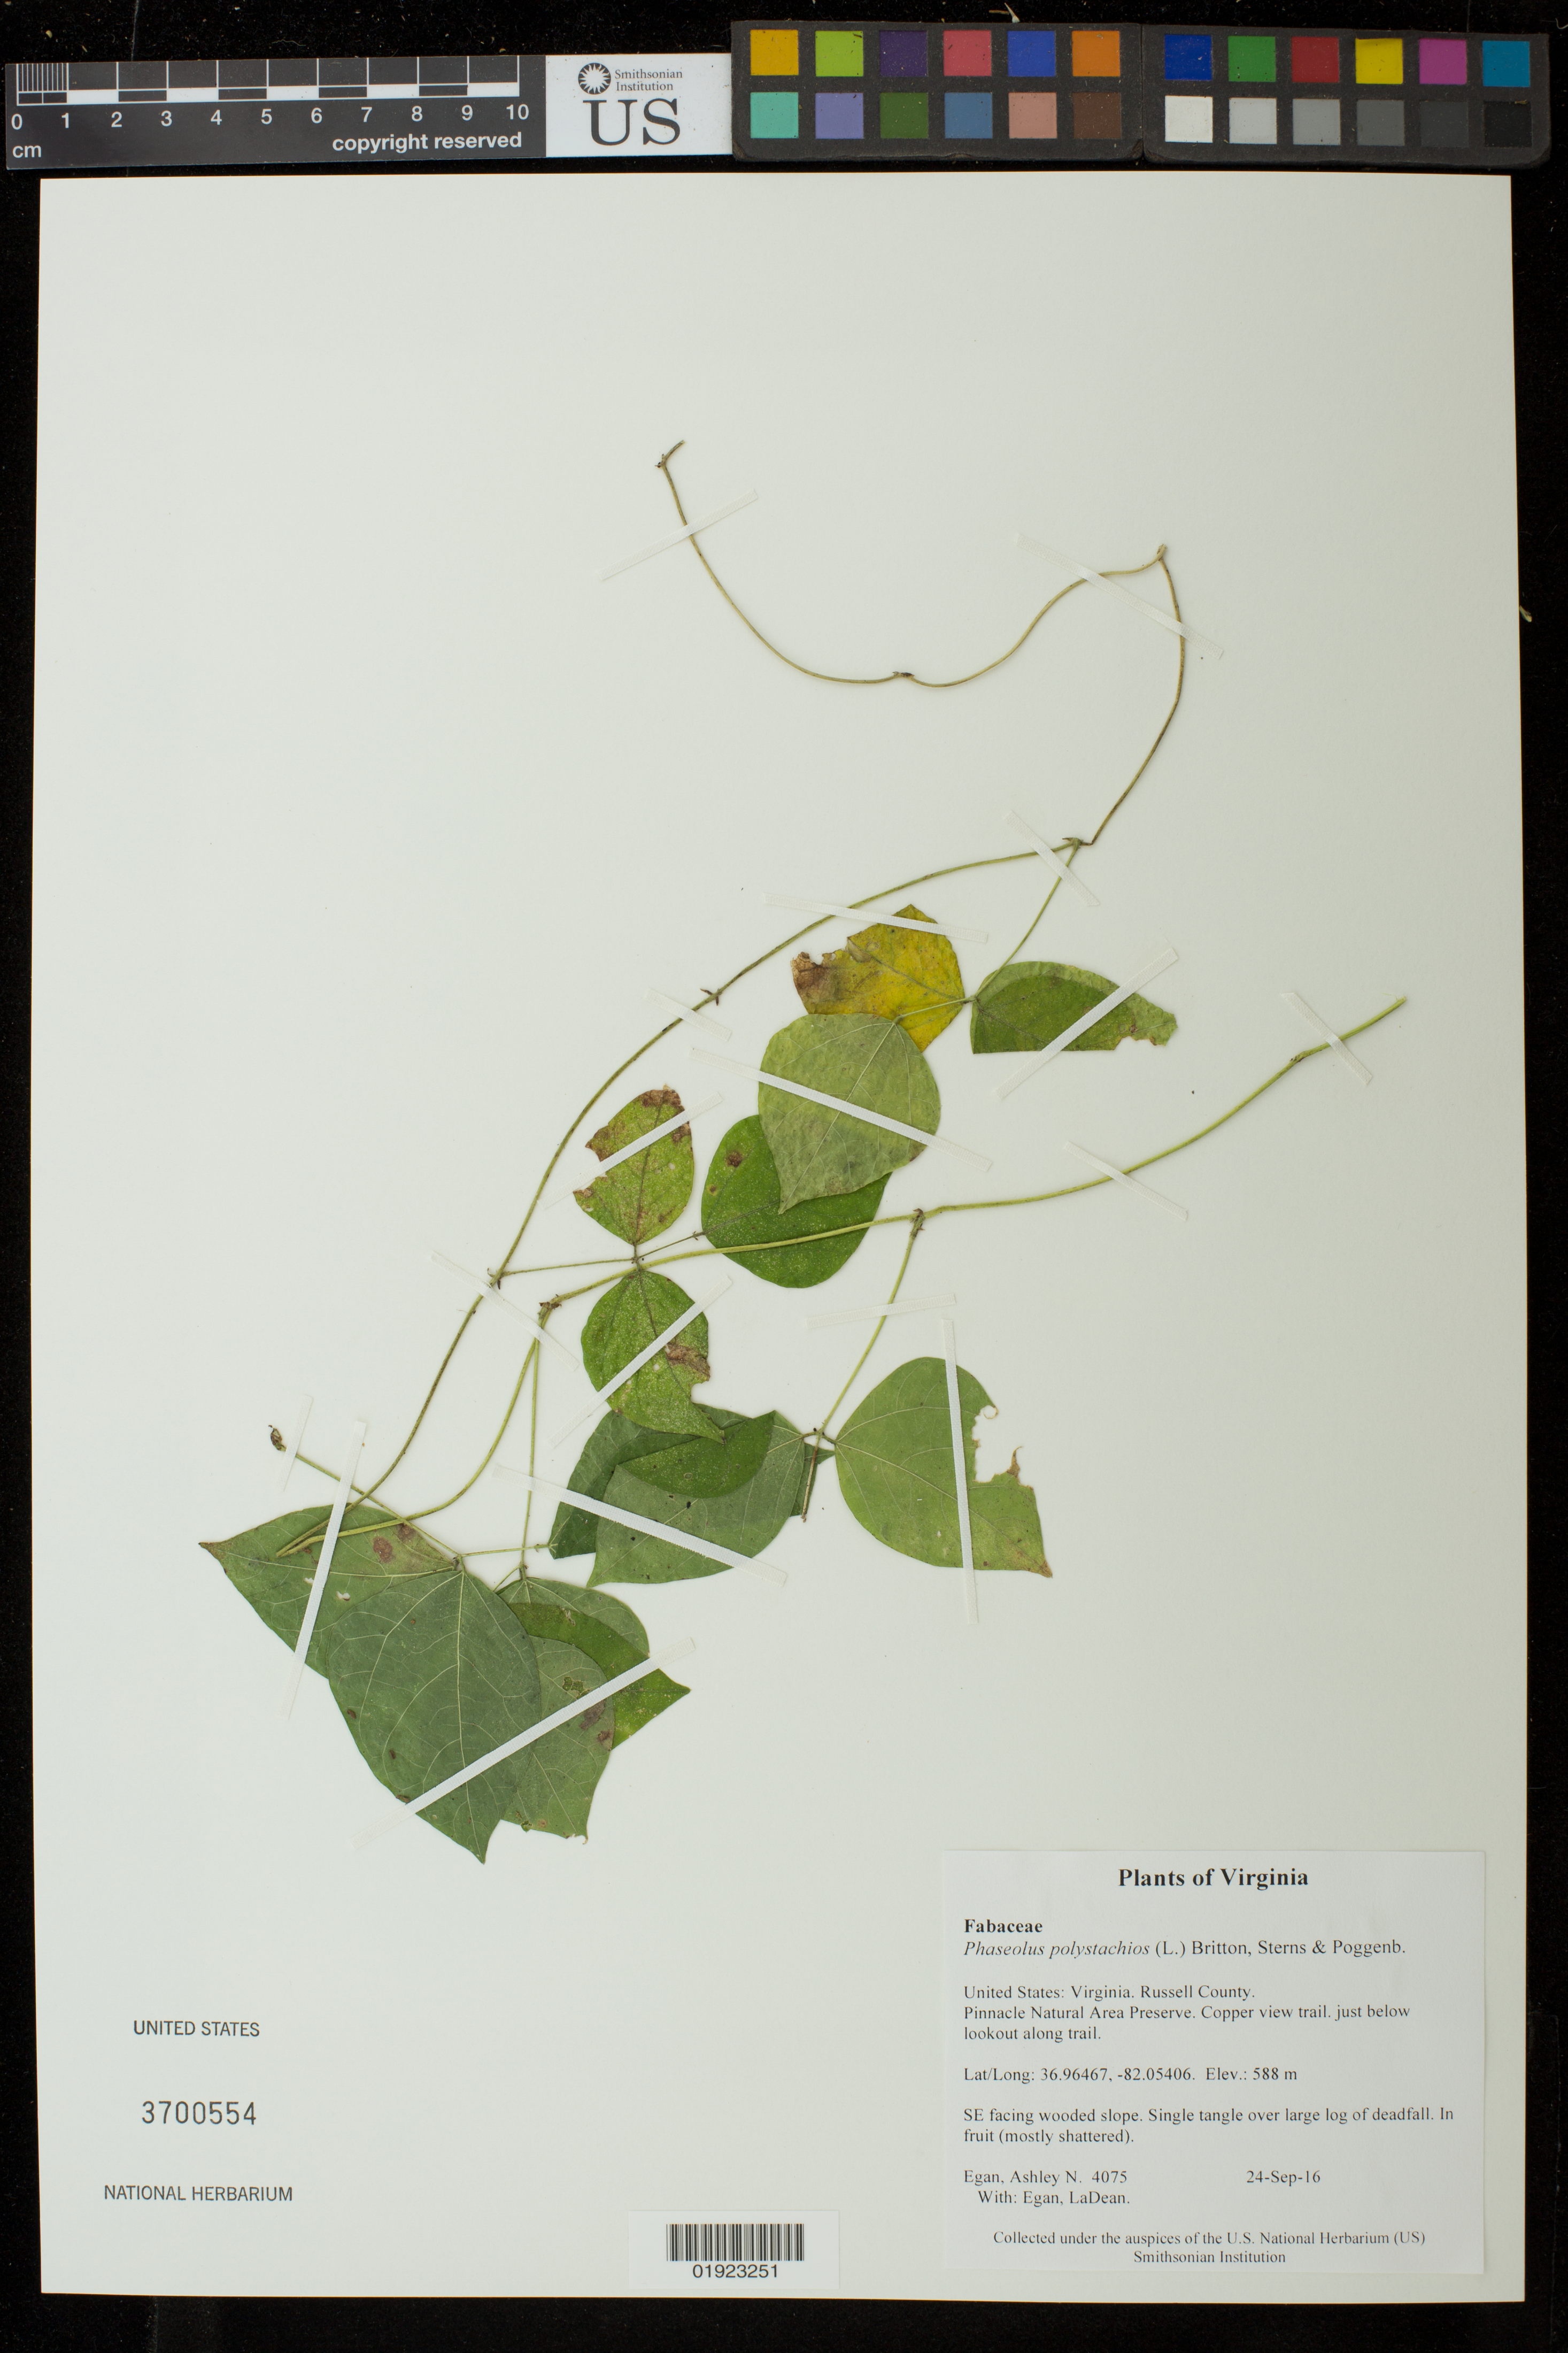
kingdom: Plantae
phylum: Tracheophyta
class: Magnoliopsida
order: Fabales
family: Fabaceae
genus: Phaseolus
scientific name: Phaseolus polystachios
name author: (L.) Britton, Stearns & Poggenb.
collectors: A. N. Egan & L. Egan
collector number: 4075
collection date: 2016-09-24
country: United States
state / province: Virginia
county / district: Russell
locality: Pinnacle Natural Area Preserve. Copper view trail. just below lookout along trail.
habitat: SE facing wooded slope.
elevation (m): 179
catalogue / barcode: US 3700554